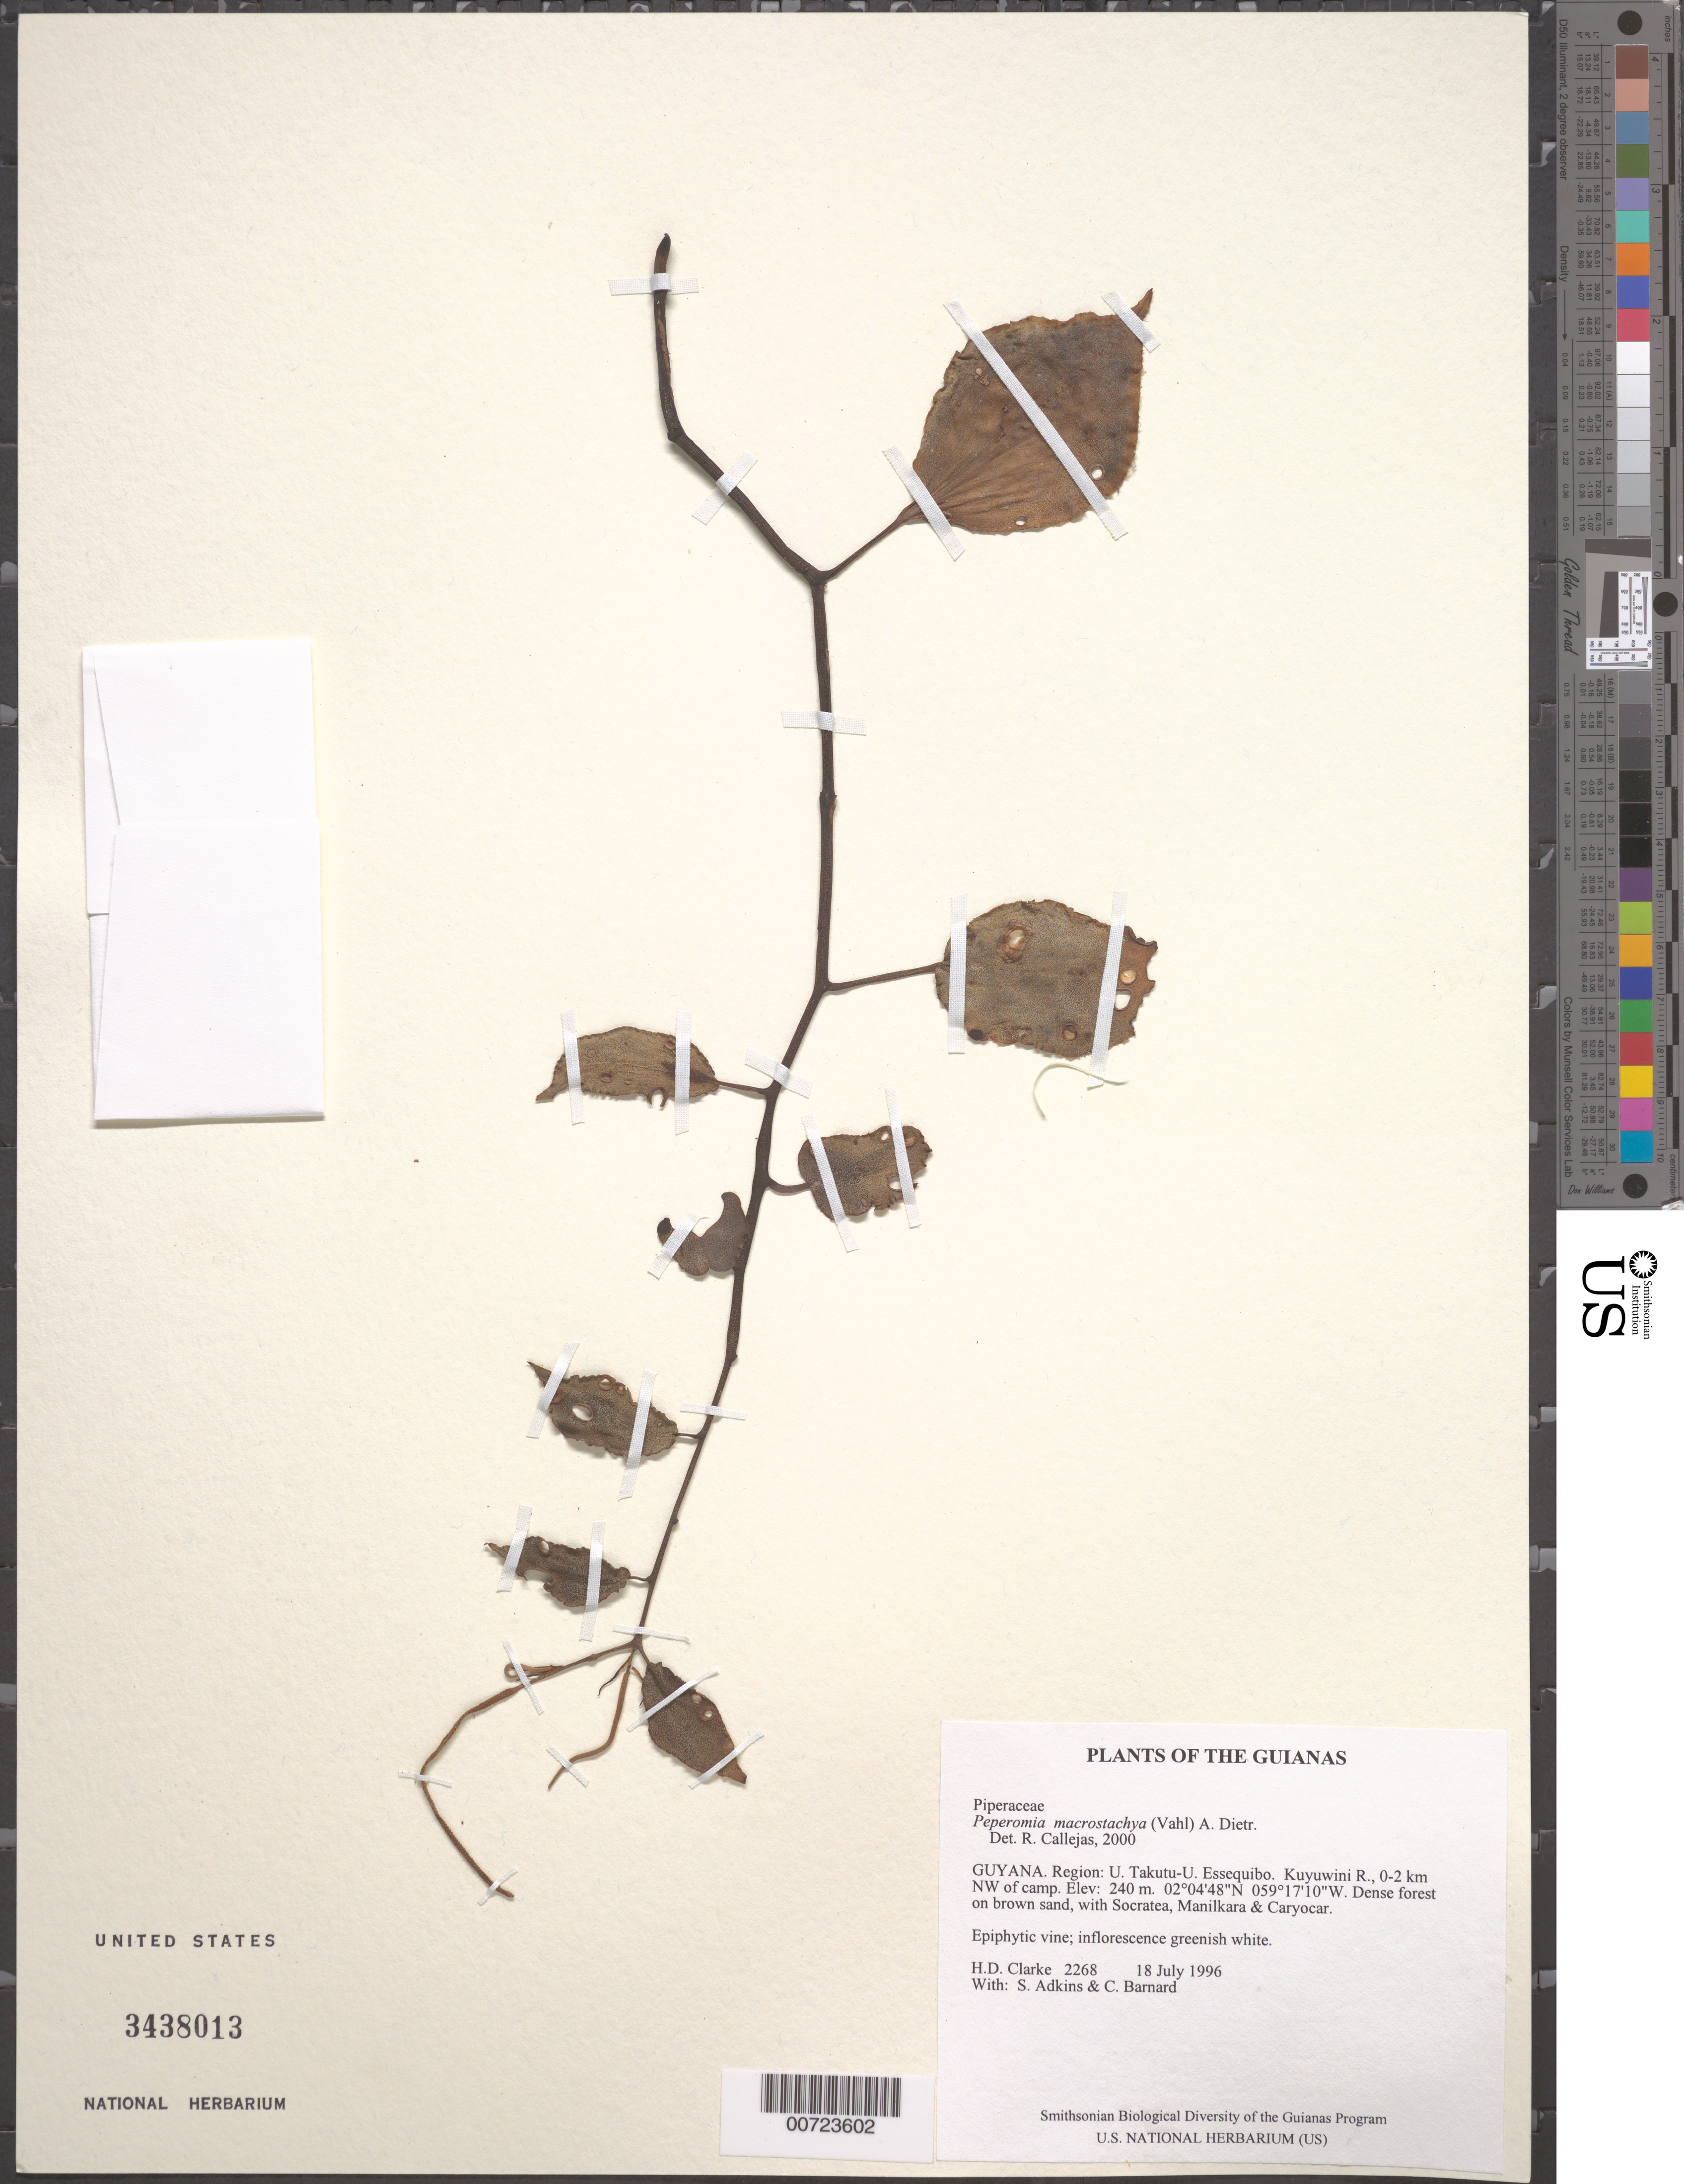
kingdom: Plantae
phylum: Tracheophyta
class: Magnoliopsida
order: Piperales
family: Piperaceae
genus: Peperomia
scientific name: Peperomia macrostachya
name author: (Vahl) A. Dietr.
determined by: Görts-van Rijn, A. R. A.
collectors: H. D. Clarke, S. Adkins & C. Bernard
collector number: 2268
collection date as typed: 18 July 1996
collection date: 1996-07-18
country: Guyana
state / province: U. Takutu-U. Essequibo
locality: Kuyuwini R., 0-2 km NW of camp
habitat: Dense forest on brown sand, with Socratea, Manilkara & Caryocar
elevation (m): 240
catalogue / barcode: US 3438013